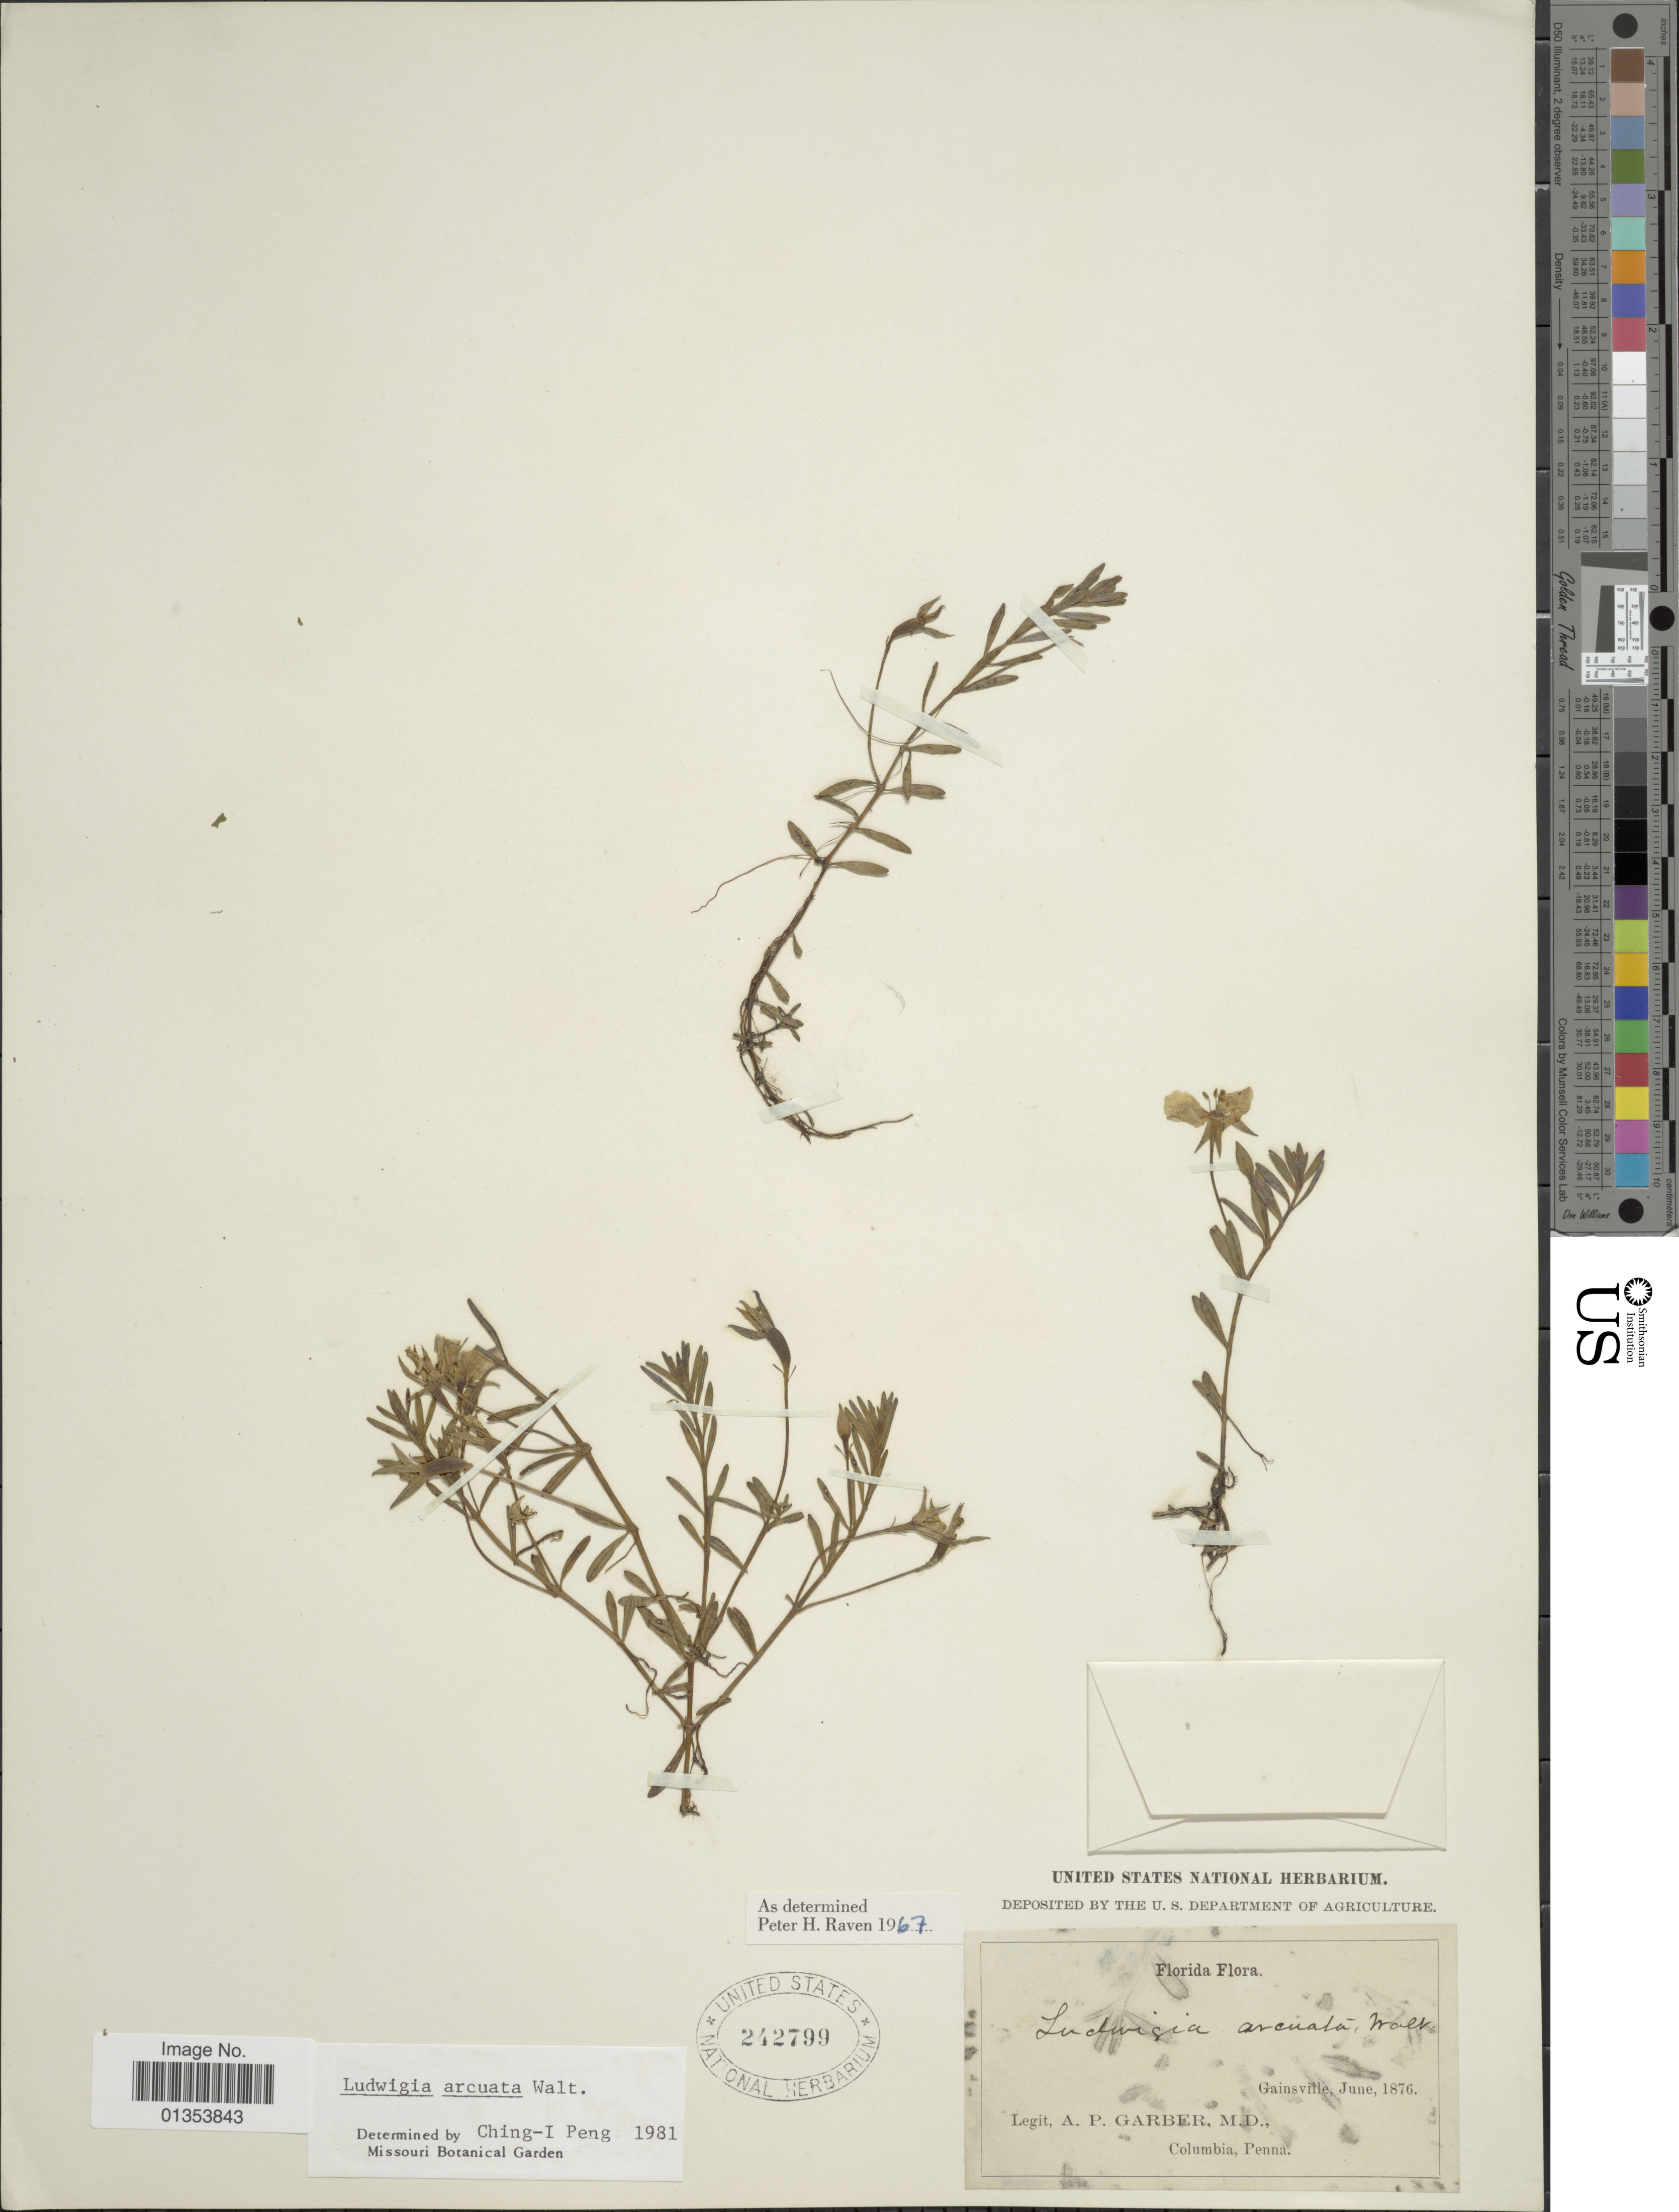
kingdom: Plantae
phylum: Tracheophyta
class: Magnoliopsida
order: Myrtales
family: Onagraceae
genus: Ludwigia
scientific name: Ludwigia arcuata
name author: Walter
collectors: A. P. Garber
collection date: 1876-06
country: United States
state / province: Florida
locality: Gainsville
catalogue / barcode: US 242799